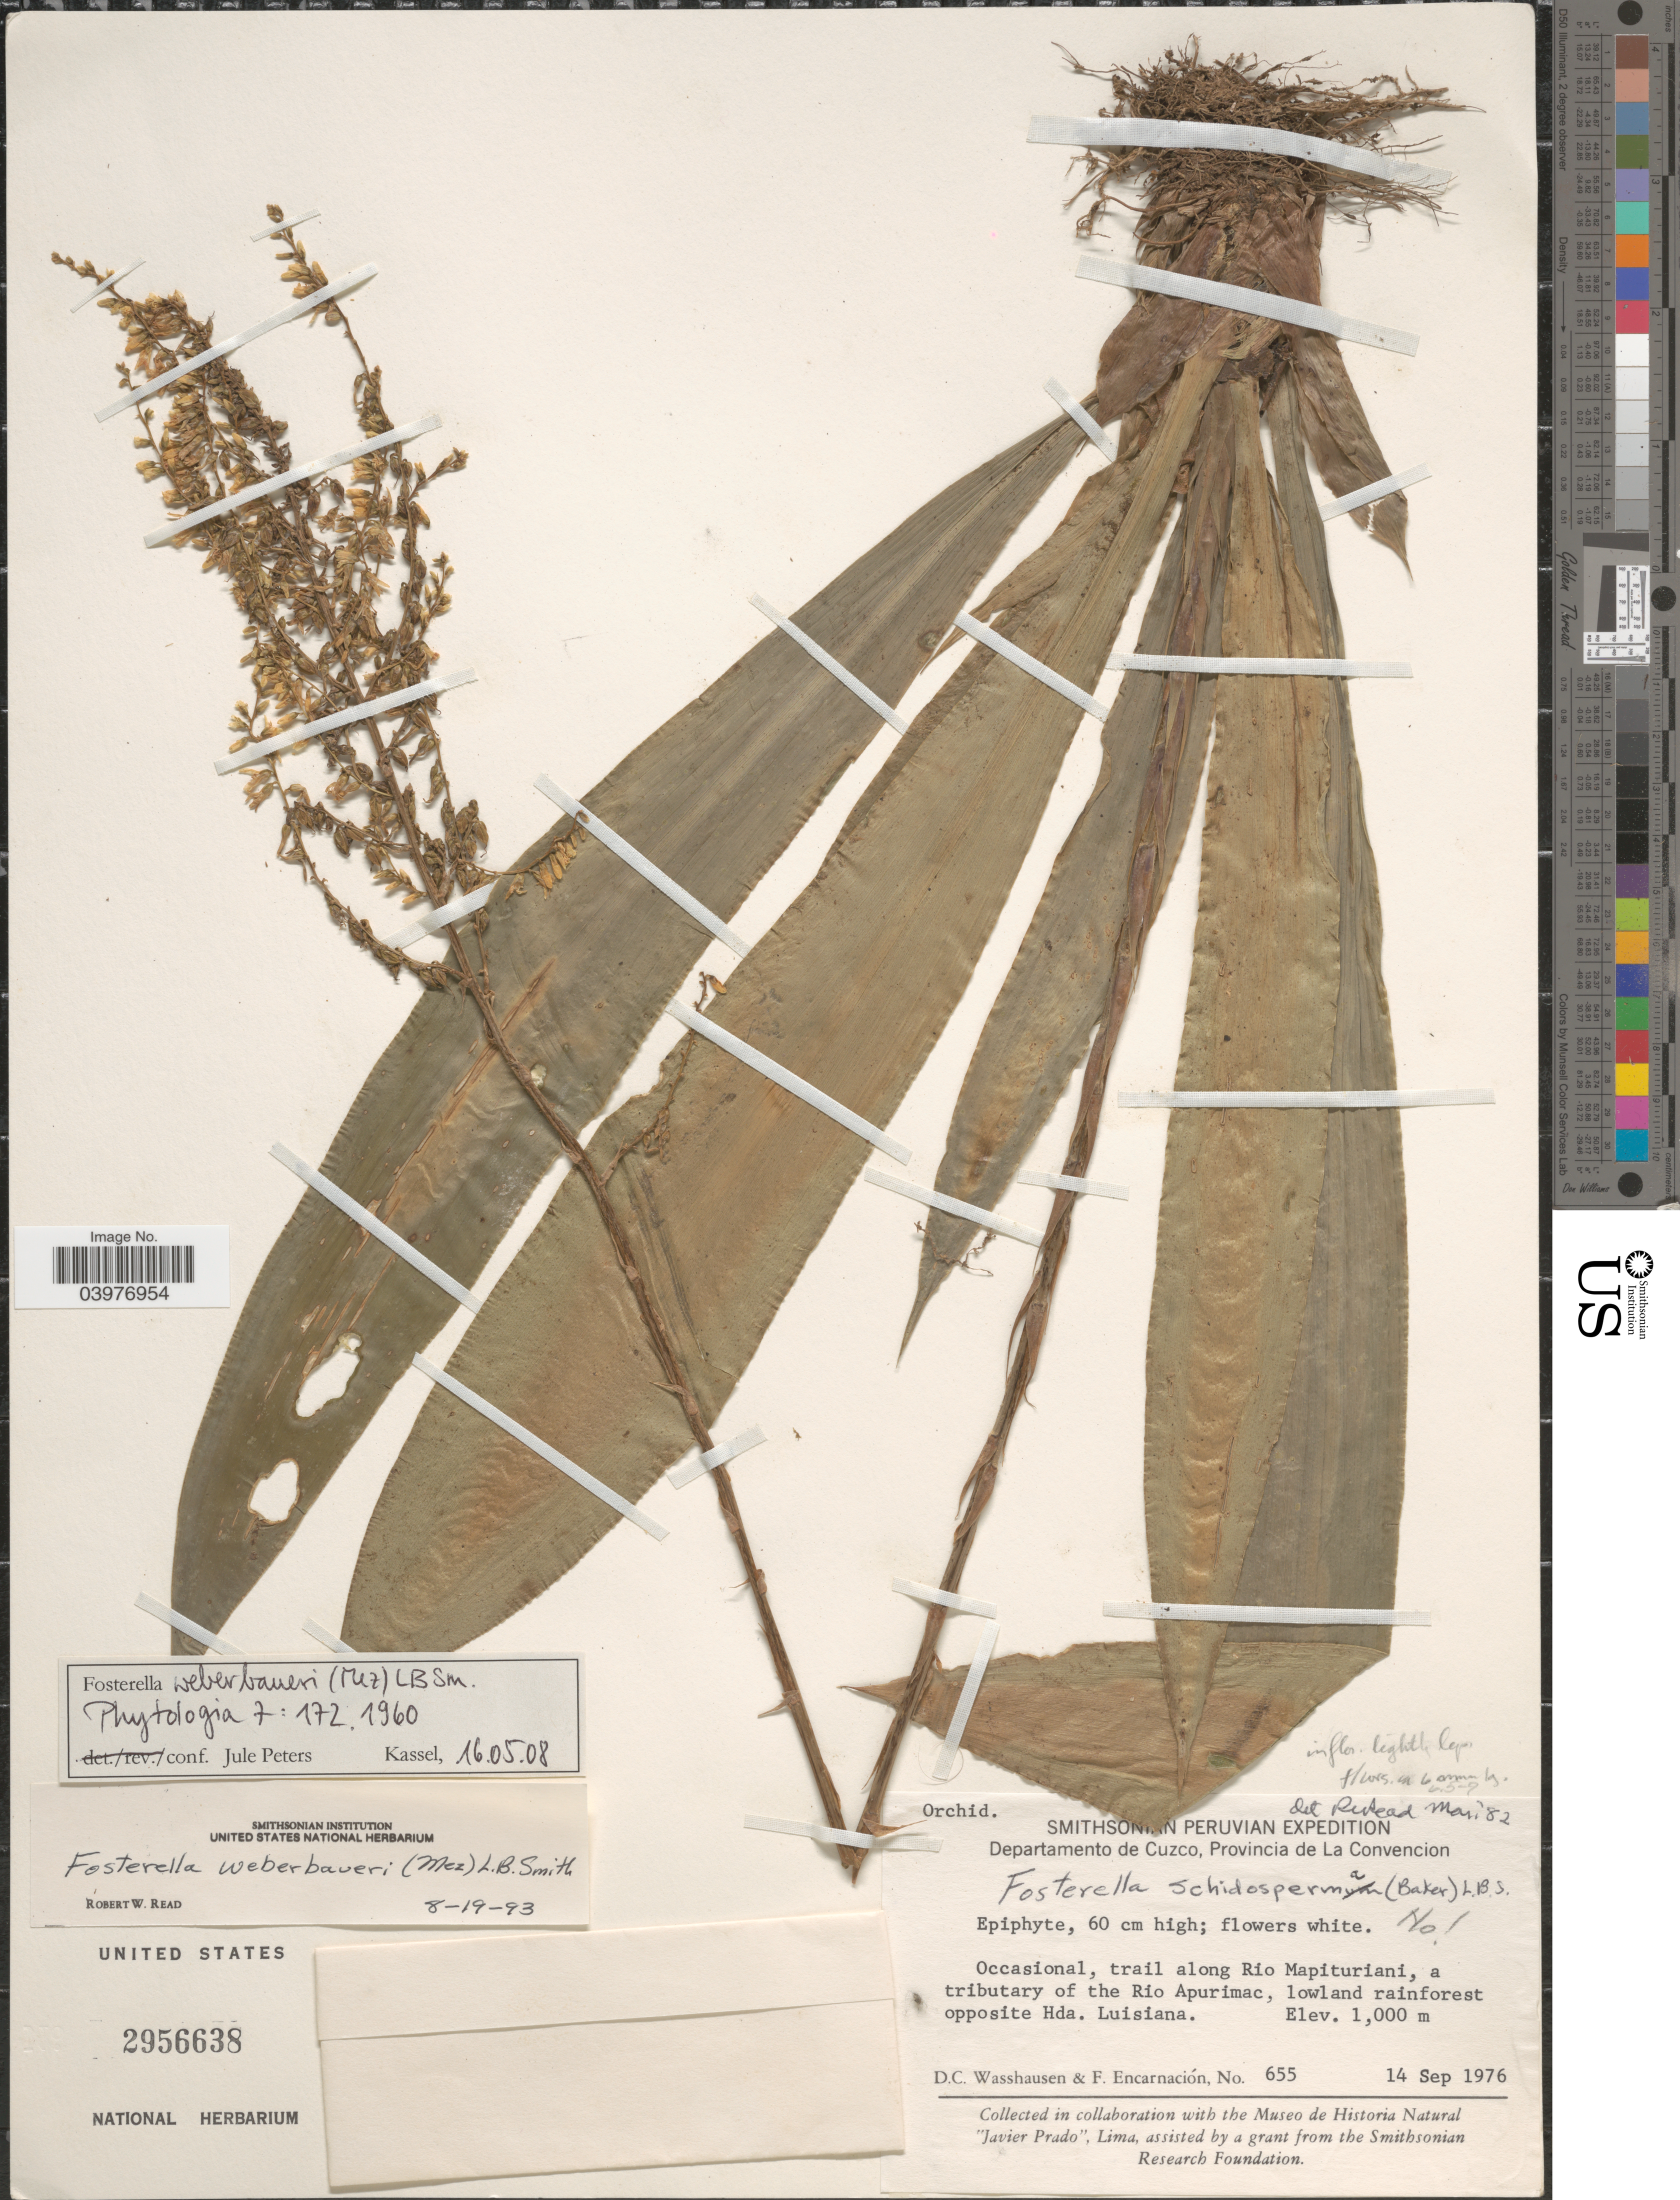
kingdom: Plantae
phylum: Tracheophyta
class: Liliopsida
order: Poales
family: Bromeliaceae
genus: Fosterella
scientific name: Fosterella weberbaueri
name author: (Mez) L.B. Sm.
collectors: D. C. Wasshausen & F. Encarnación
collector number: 655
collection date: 1976-09-14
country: Peru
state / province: Cusco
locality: Departamento de Cuzco, Provincia de La Convencion. Trail along Rio Mapituriani, a tributary of the Rio Apurimacm lowland rainforest opposite Hda. Luisiana.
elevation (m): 1000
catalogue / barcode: US 2956638